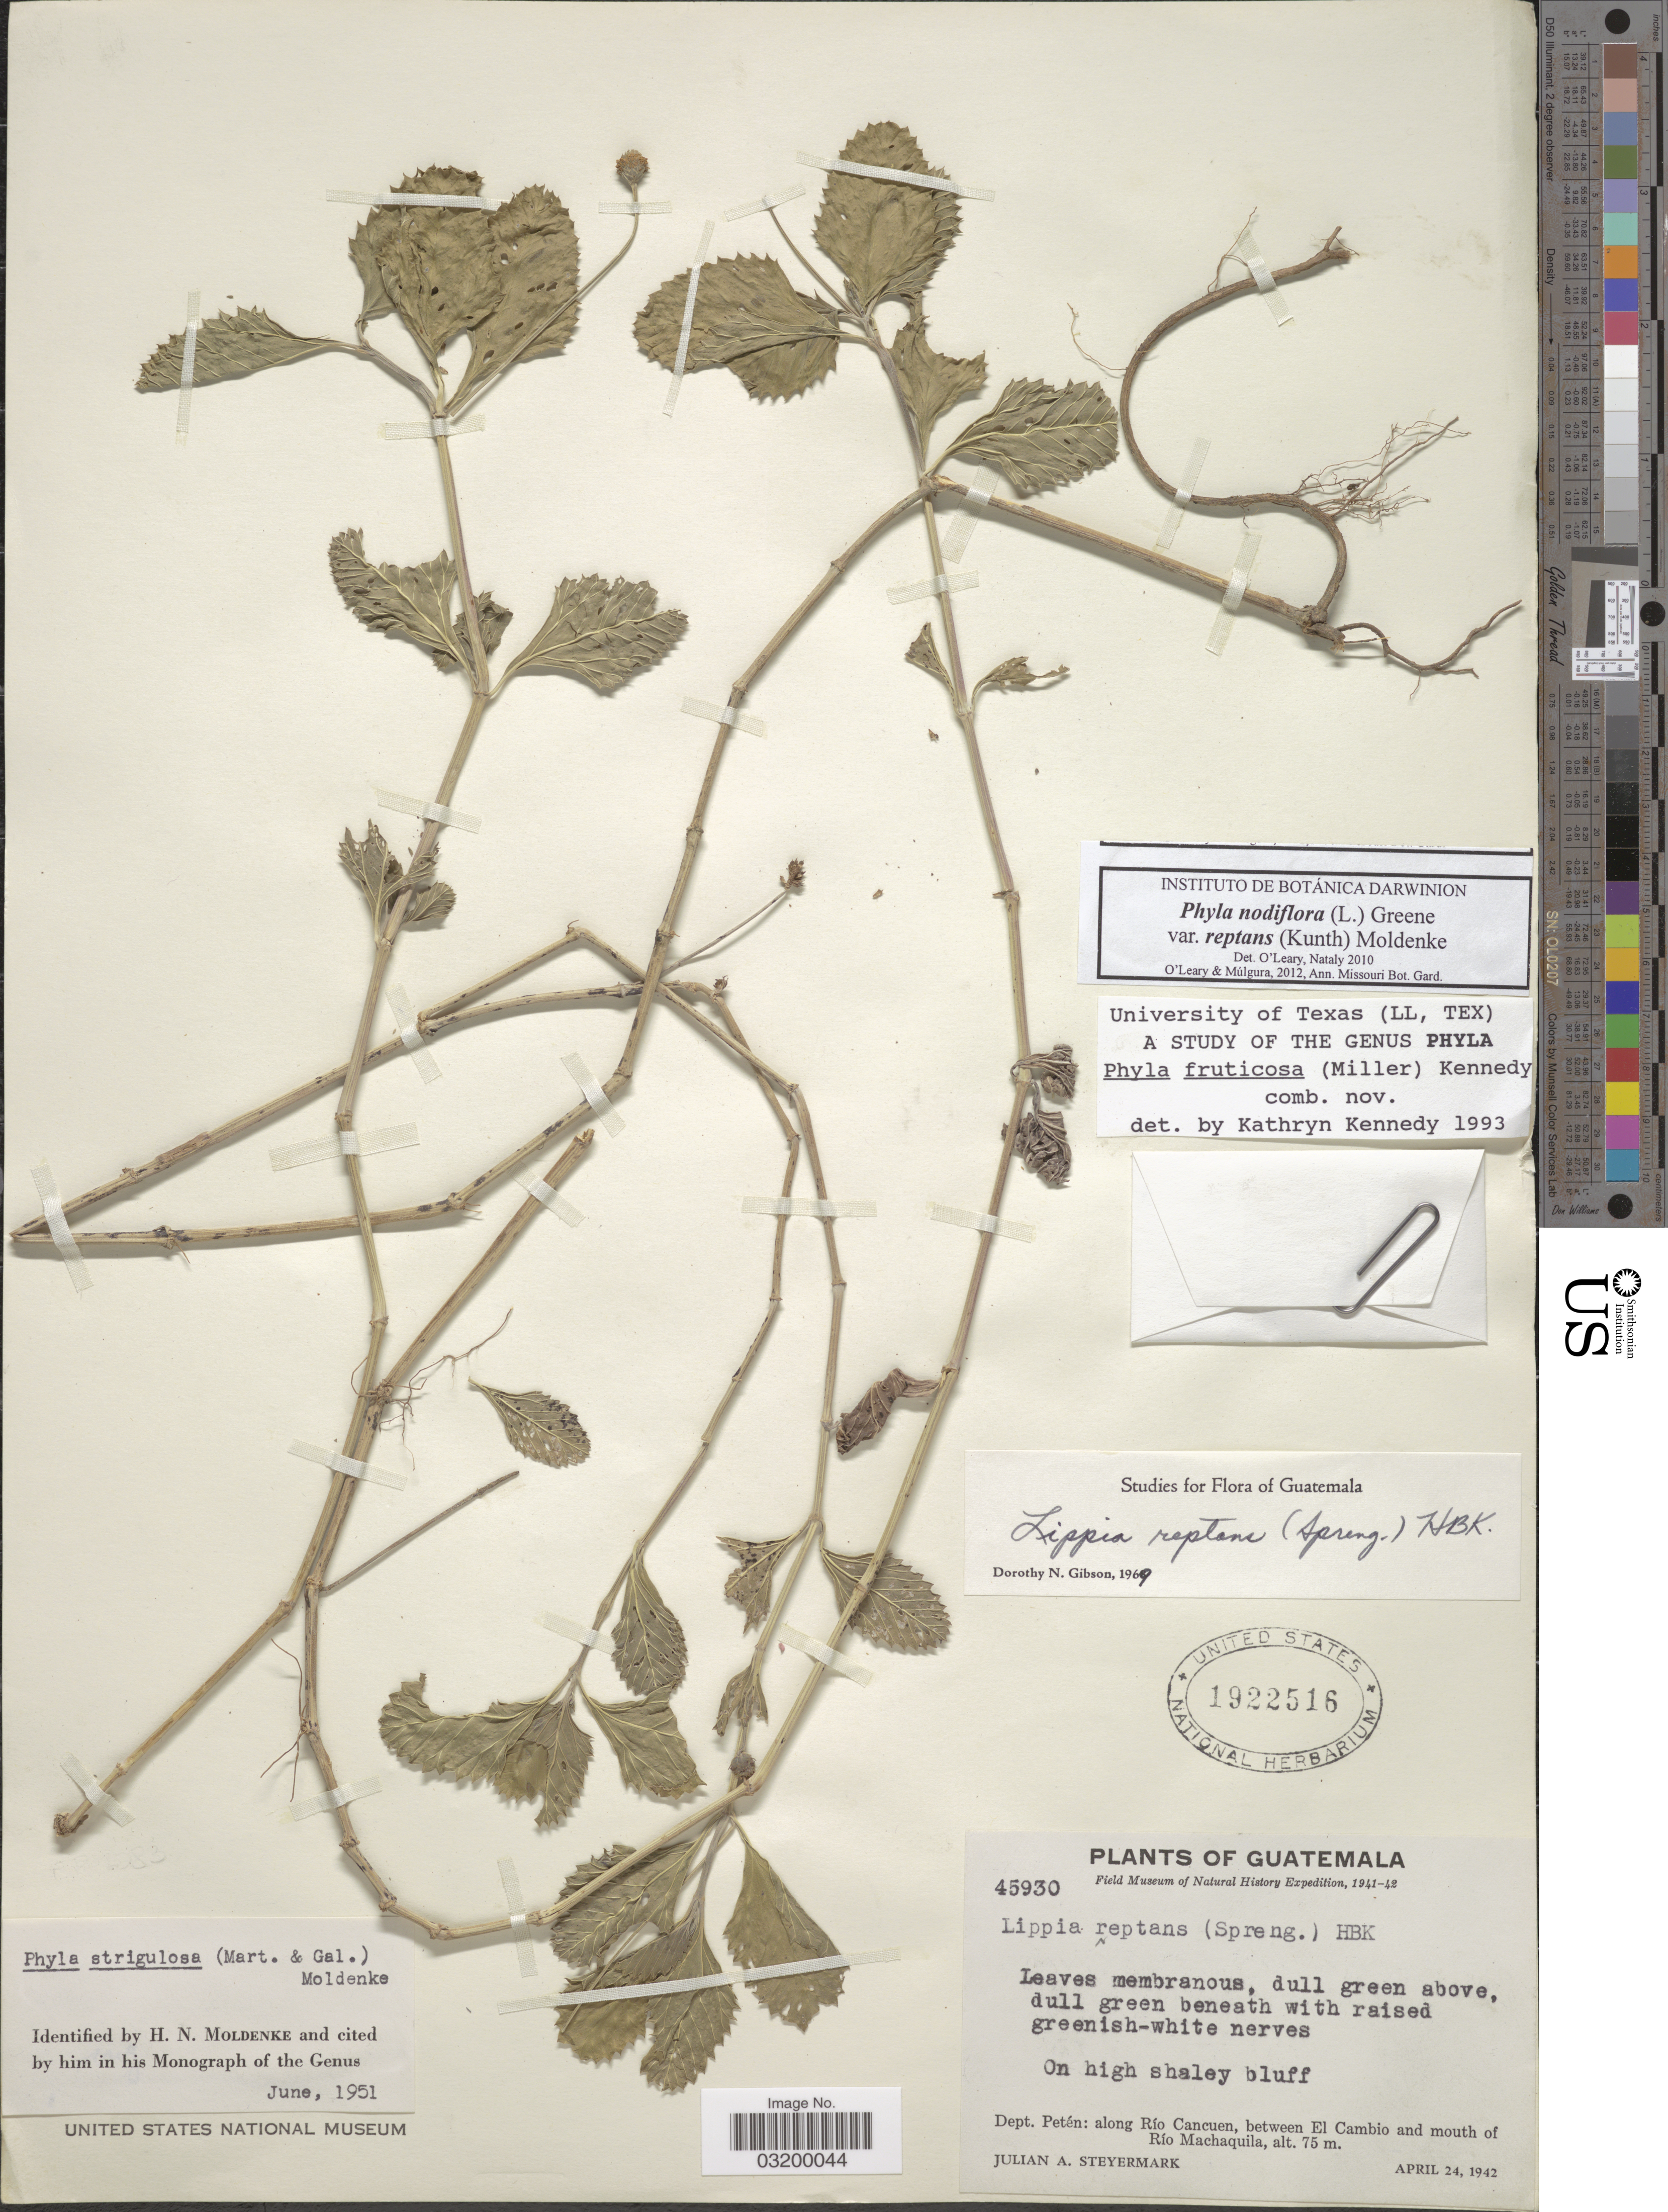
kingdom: Plantae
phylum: Tracheophyta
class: Magnoliopsida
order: Lamiales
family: Verbenaceae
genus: Phyla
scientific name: Phyla nodiflora var. reptans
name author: (Kunth) Moldenke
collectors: J. Steyermark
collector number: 45930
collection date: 1942-04-24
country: Guatemala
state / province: El Petén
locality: Dept. Petén: along Río Cancuen, between El Cambio and mouth of Río Machaquila.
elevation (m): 75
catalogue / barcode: US 1922516